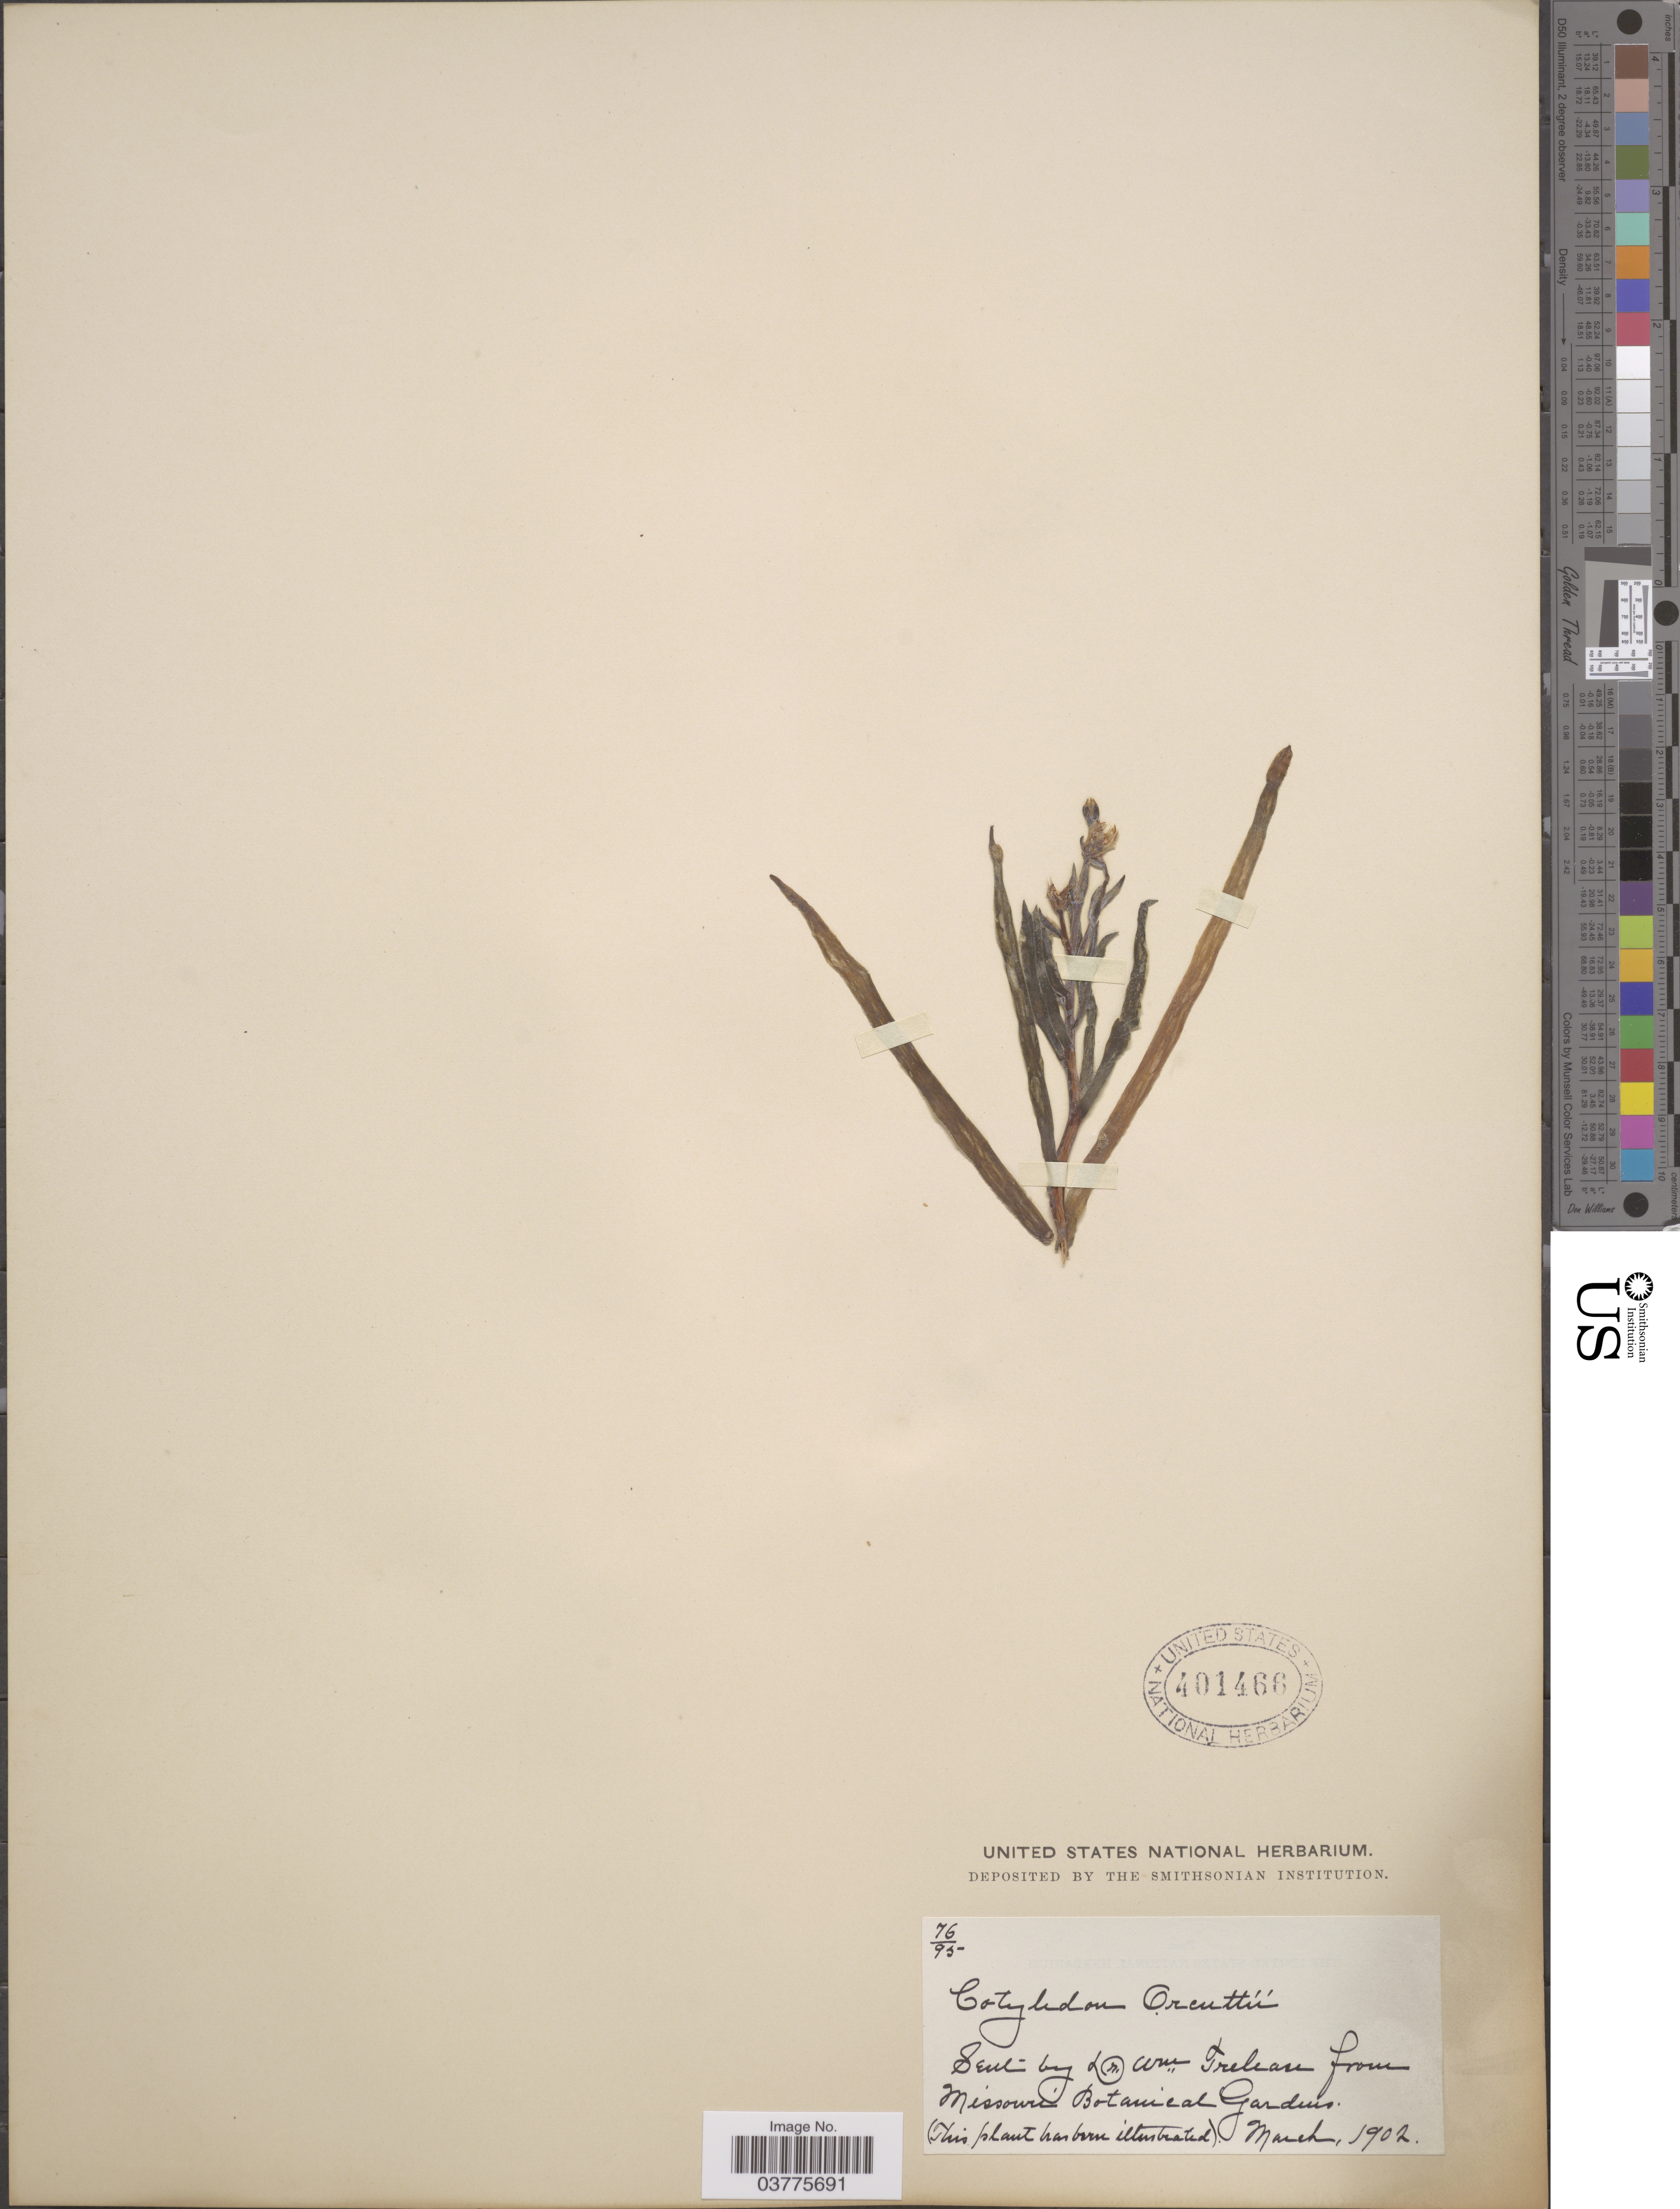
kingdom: Plantae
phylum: Tracheophyta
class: Magnoliopsida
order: Saxifragales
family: Crassulaceae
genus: Dudleya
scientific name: Dudleya attenuata subsp. orcuttii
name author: (Rose) Moran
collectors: W. Trelease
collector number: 76/95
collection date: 1902-03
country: United States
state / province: Missouri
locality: Missouri Botanical Garden.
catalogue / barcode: US 401466